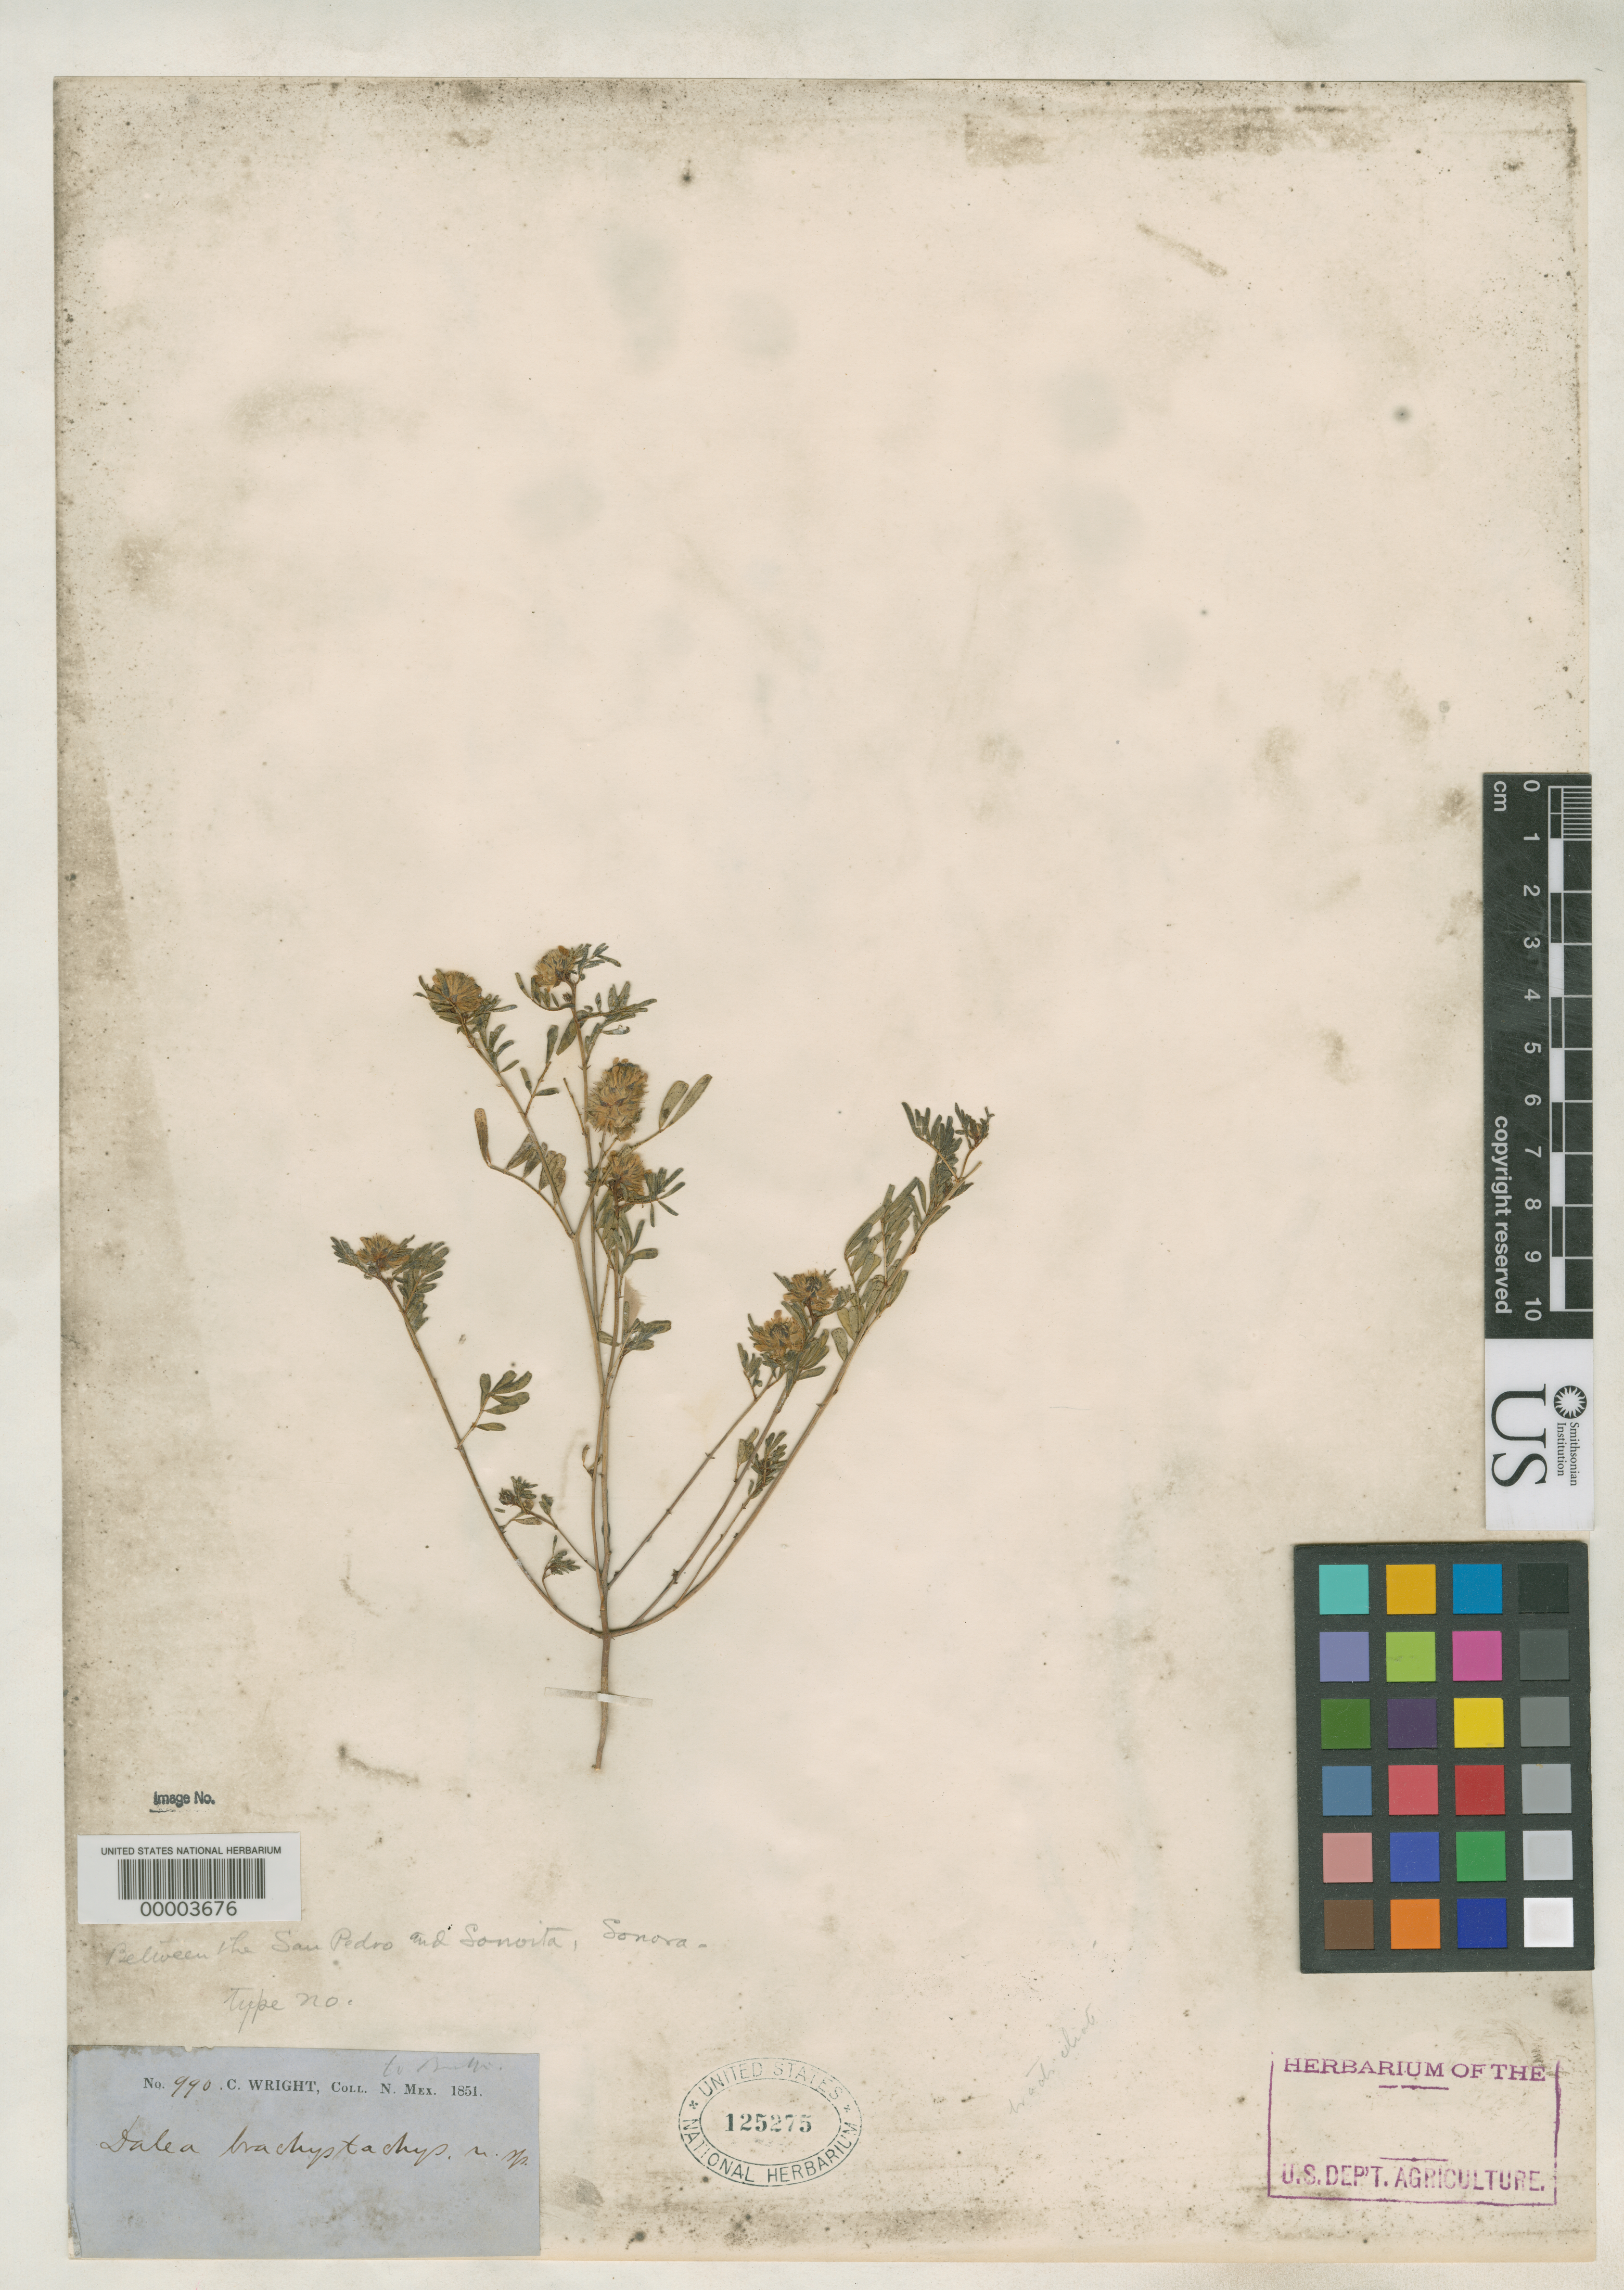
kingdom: Plantae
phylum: Tracheophyta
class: Magnoliopsida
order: Fabales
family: Fabaceae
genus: Dalea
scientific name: Dalea brachystachys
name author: A. Gray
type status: Type Collection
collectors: C. Wright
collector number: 990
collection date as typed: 1851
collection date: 1851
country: United States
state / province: New Mexico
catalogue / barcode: US 125275